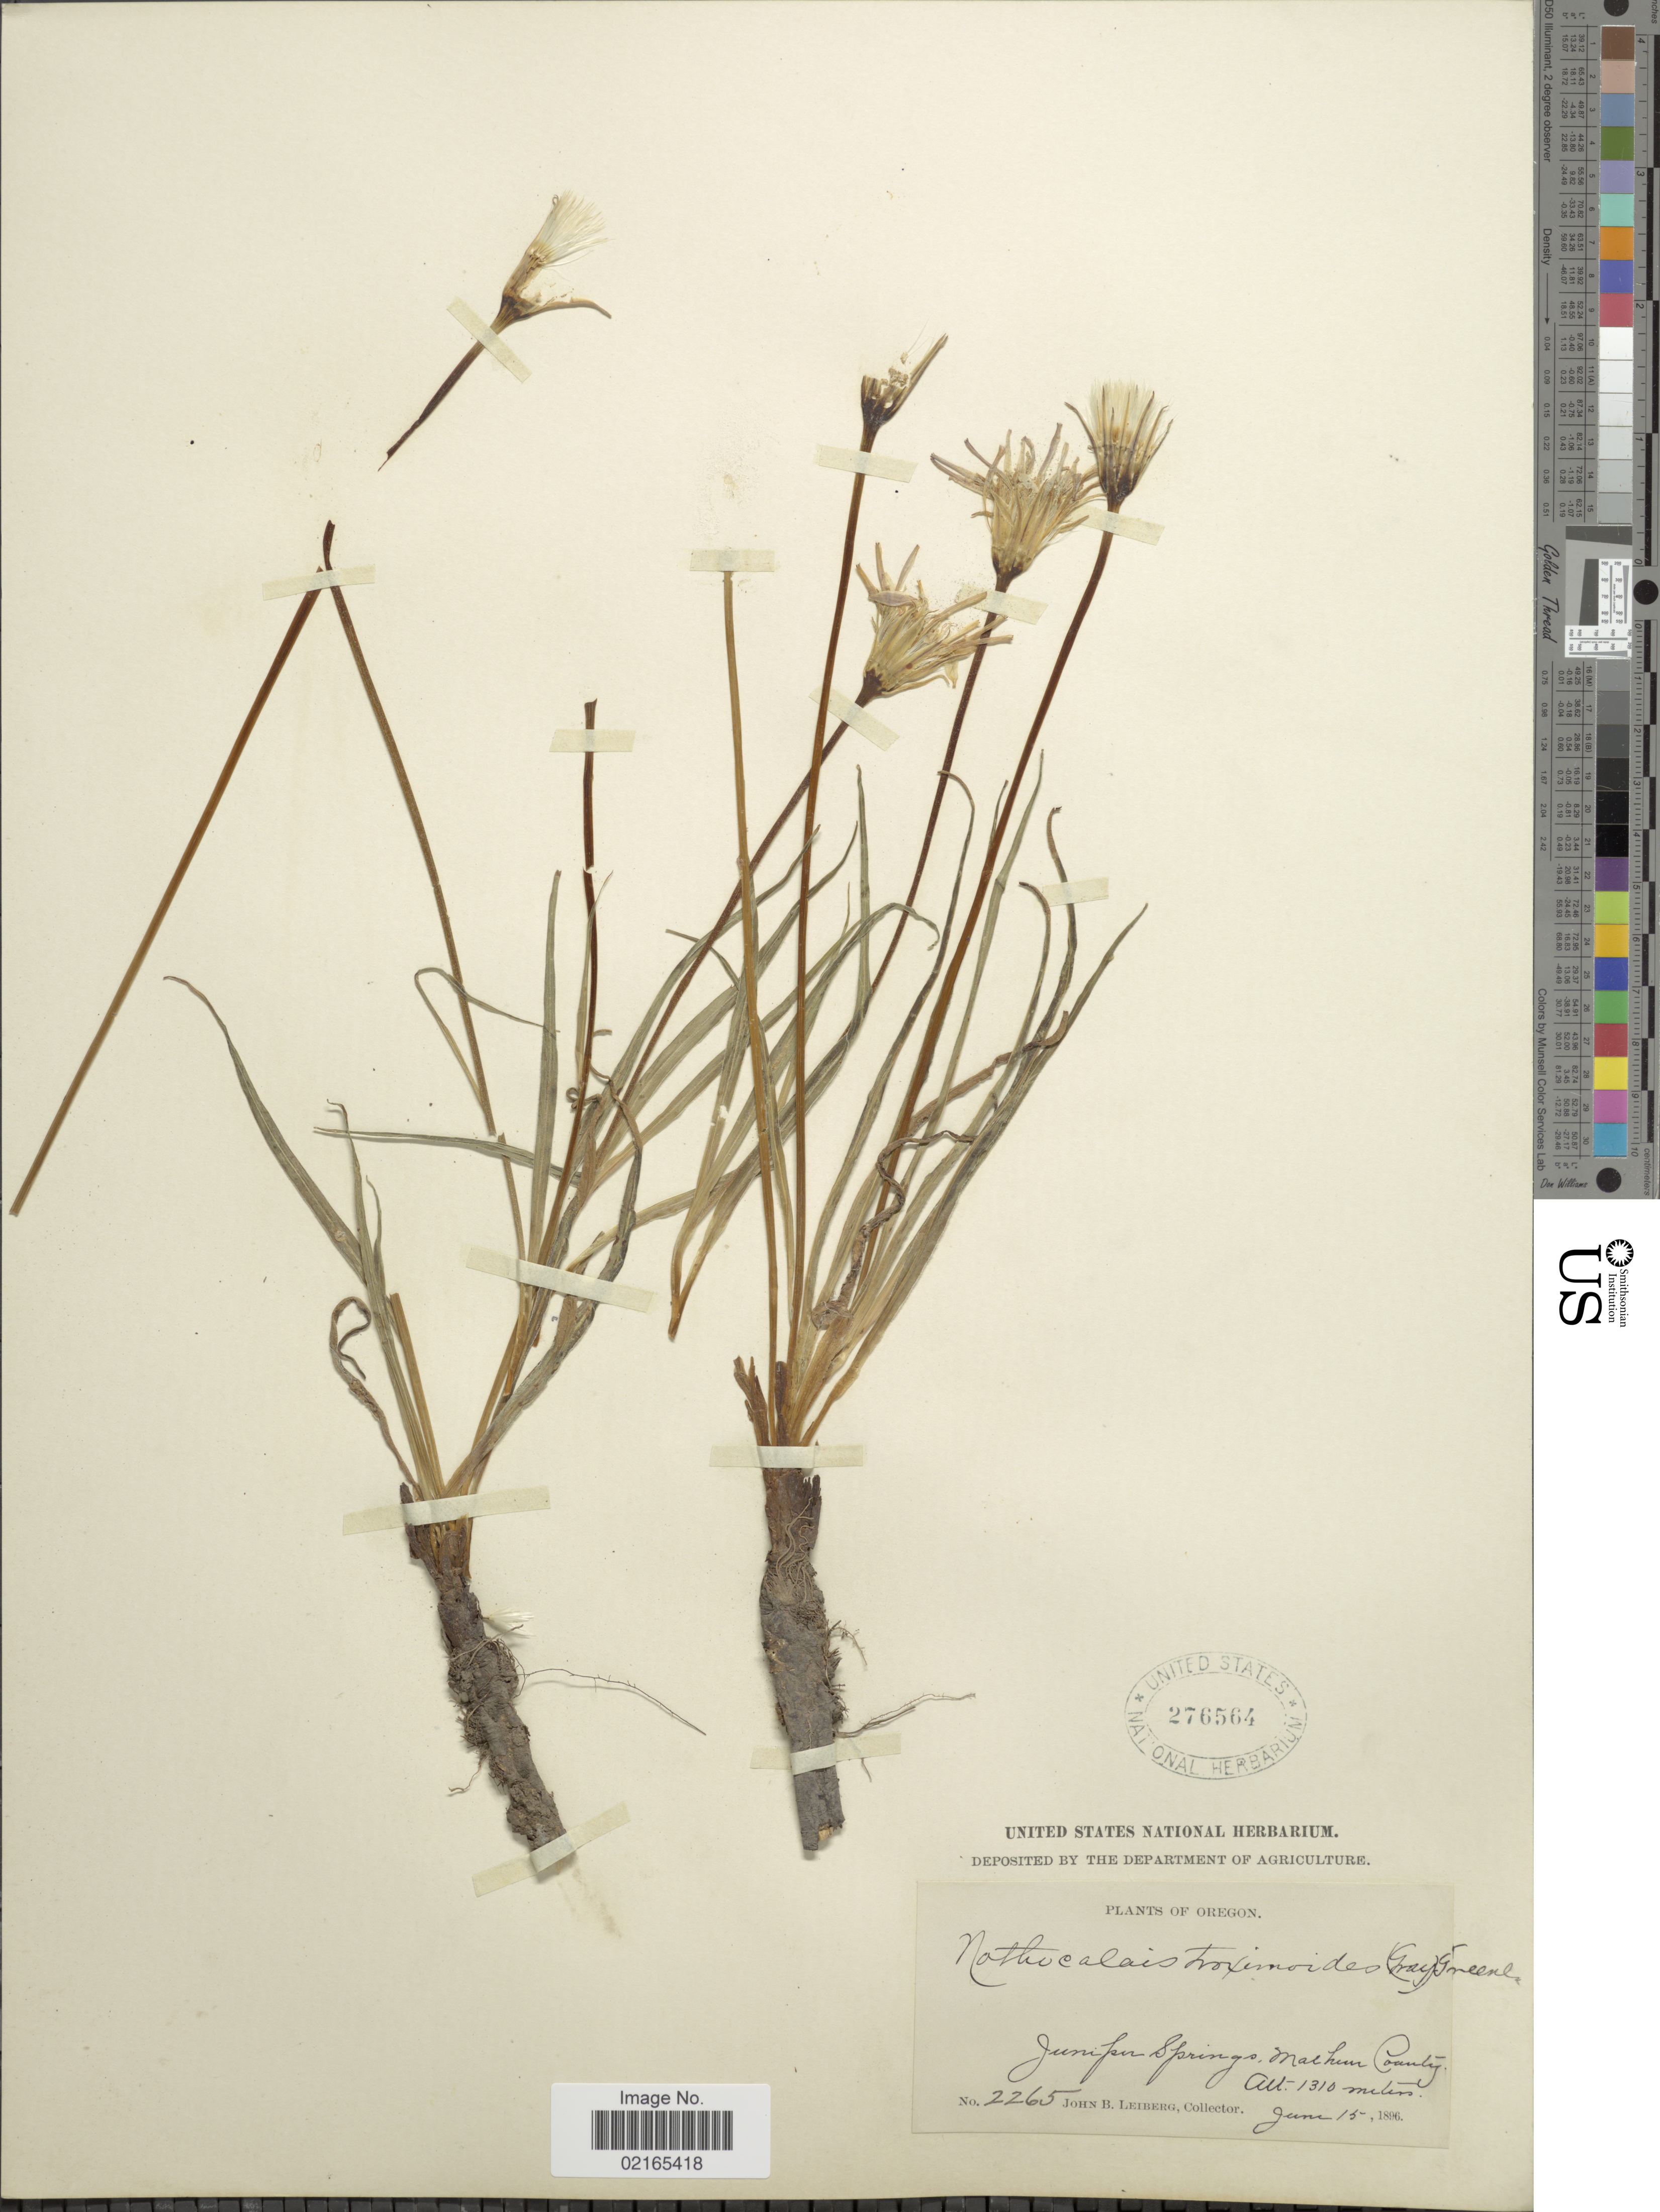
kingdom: Plantae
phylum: Tracheophyta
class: Magnoliopsida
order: Asterales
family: Asteraceae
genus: Nothocalais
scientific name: Nothocalais troximoides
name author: (A. Gray) Greene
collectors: J. B. Leiberg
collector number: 2265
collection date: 1896-06-15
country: United States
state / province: Oregon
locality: Juniper Springs, Malheur County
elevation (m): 1310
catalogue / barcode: US 276564